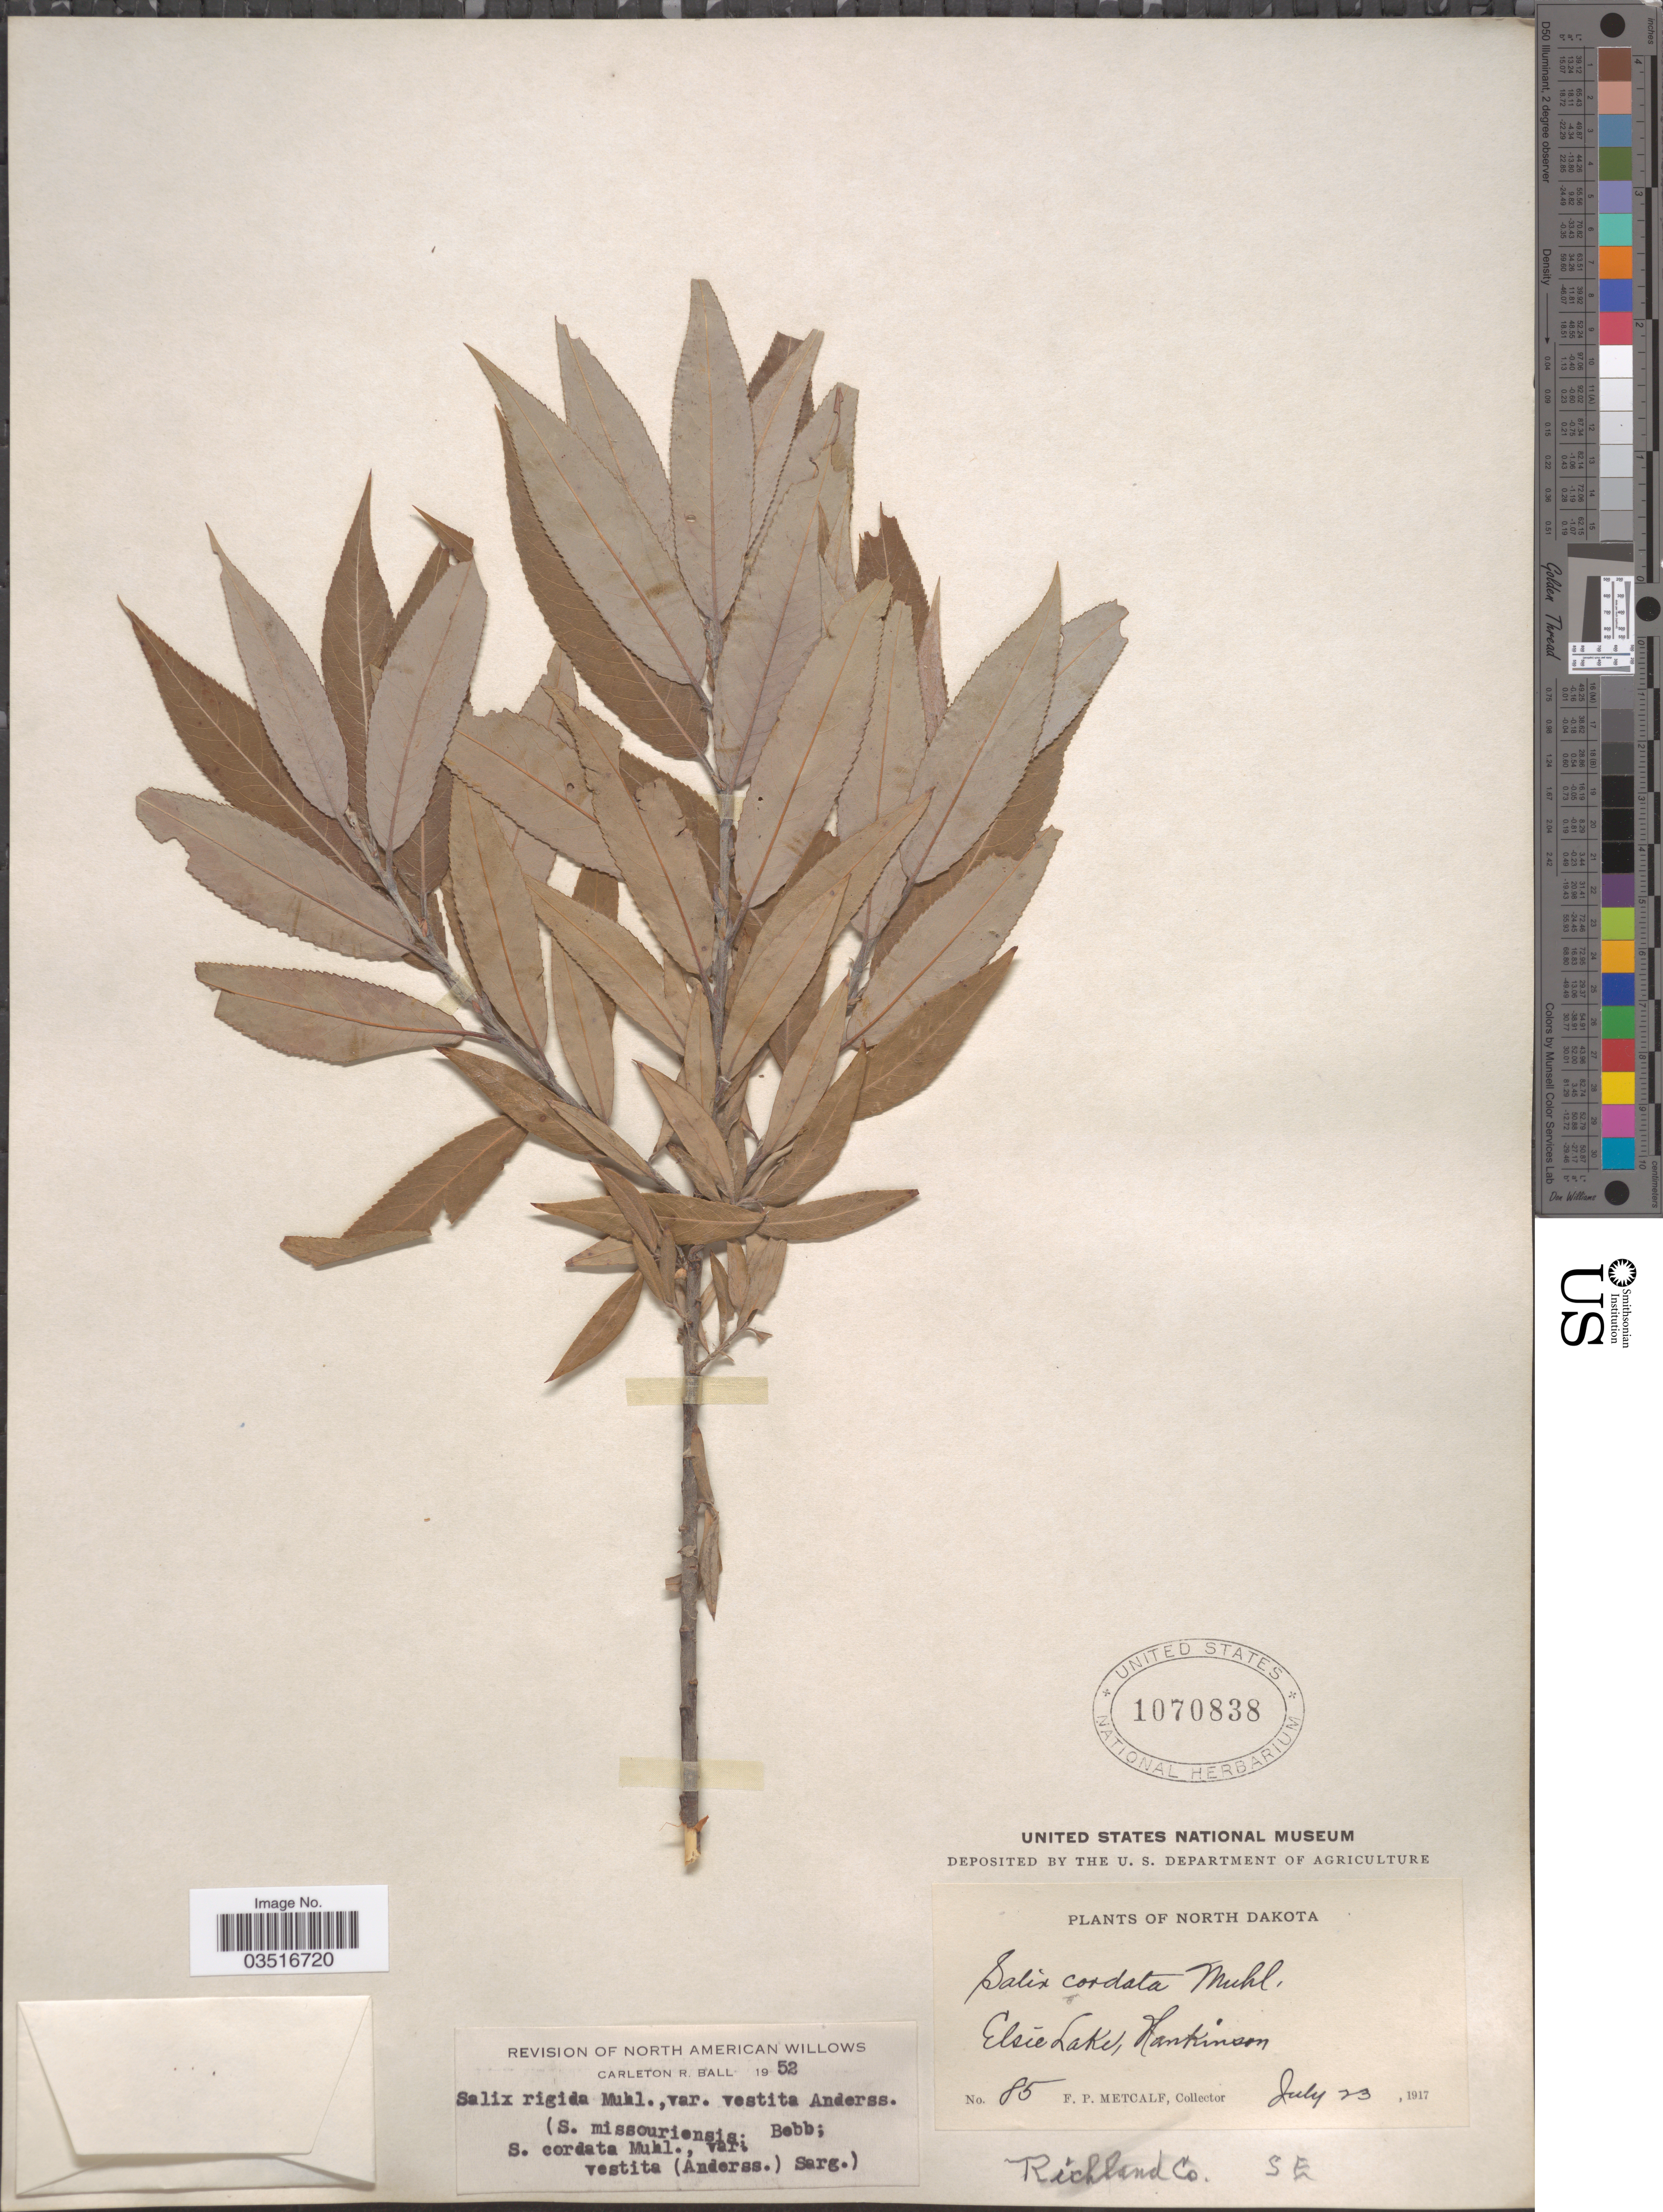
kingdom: Plantae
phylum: Tracheophyta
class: Magnoliopsida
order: Malpighiales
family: Salicaceae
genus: Salix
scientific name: Salix rigida var. vestita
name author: (Andersson) C.R. Ball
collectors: F. Metcalf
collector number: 85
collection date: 1917-07-23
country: United States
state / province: North Dakota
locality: Elsie Lake, Hankinson.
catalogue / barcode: US 1070838